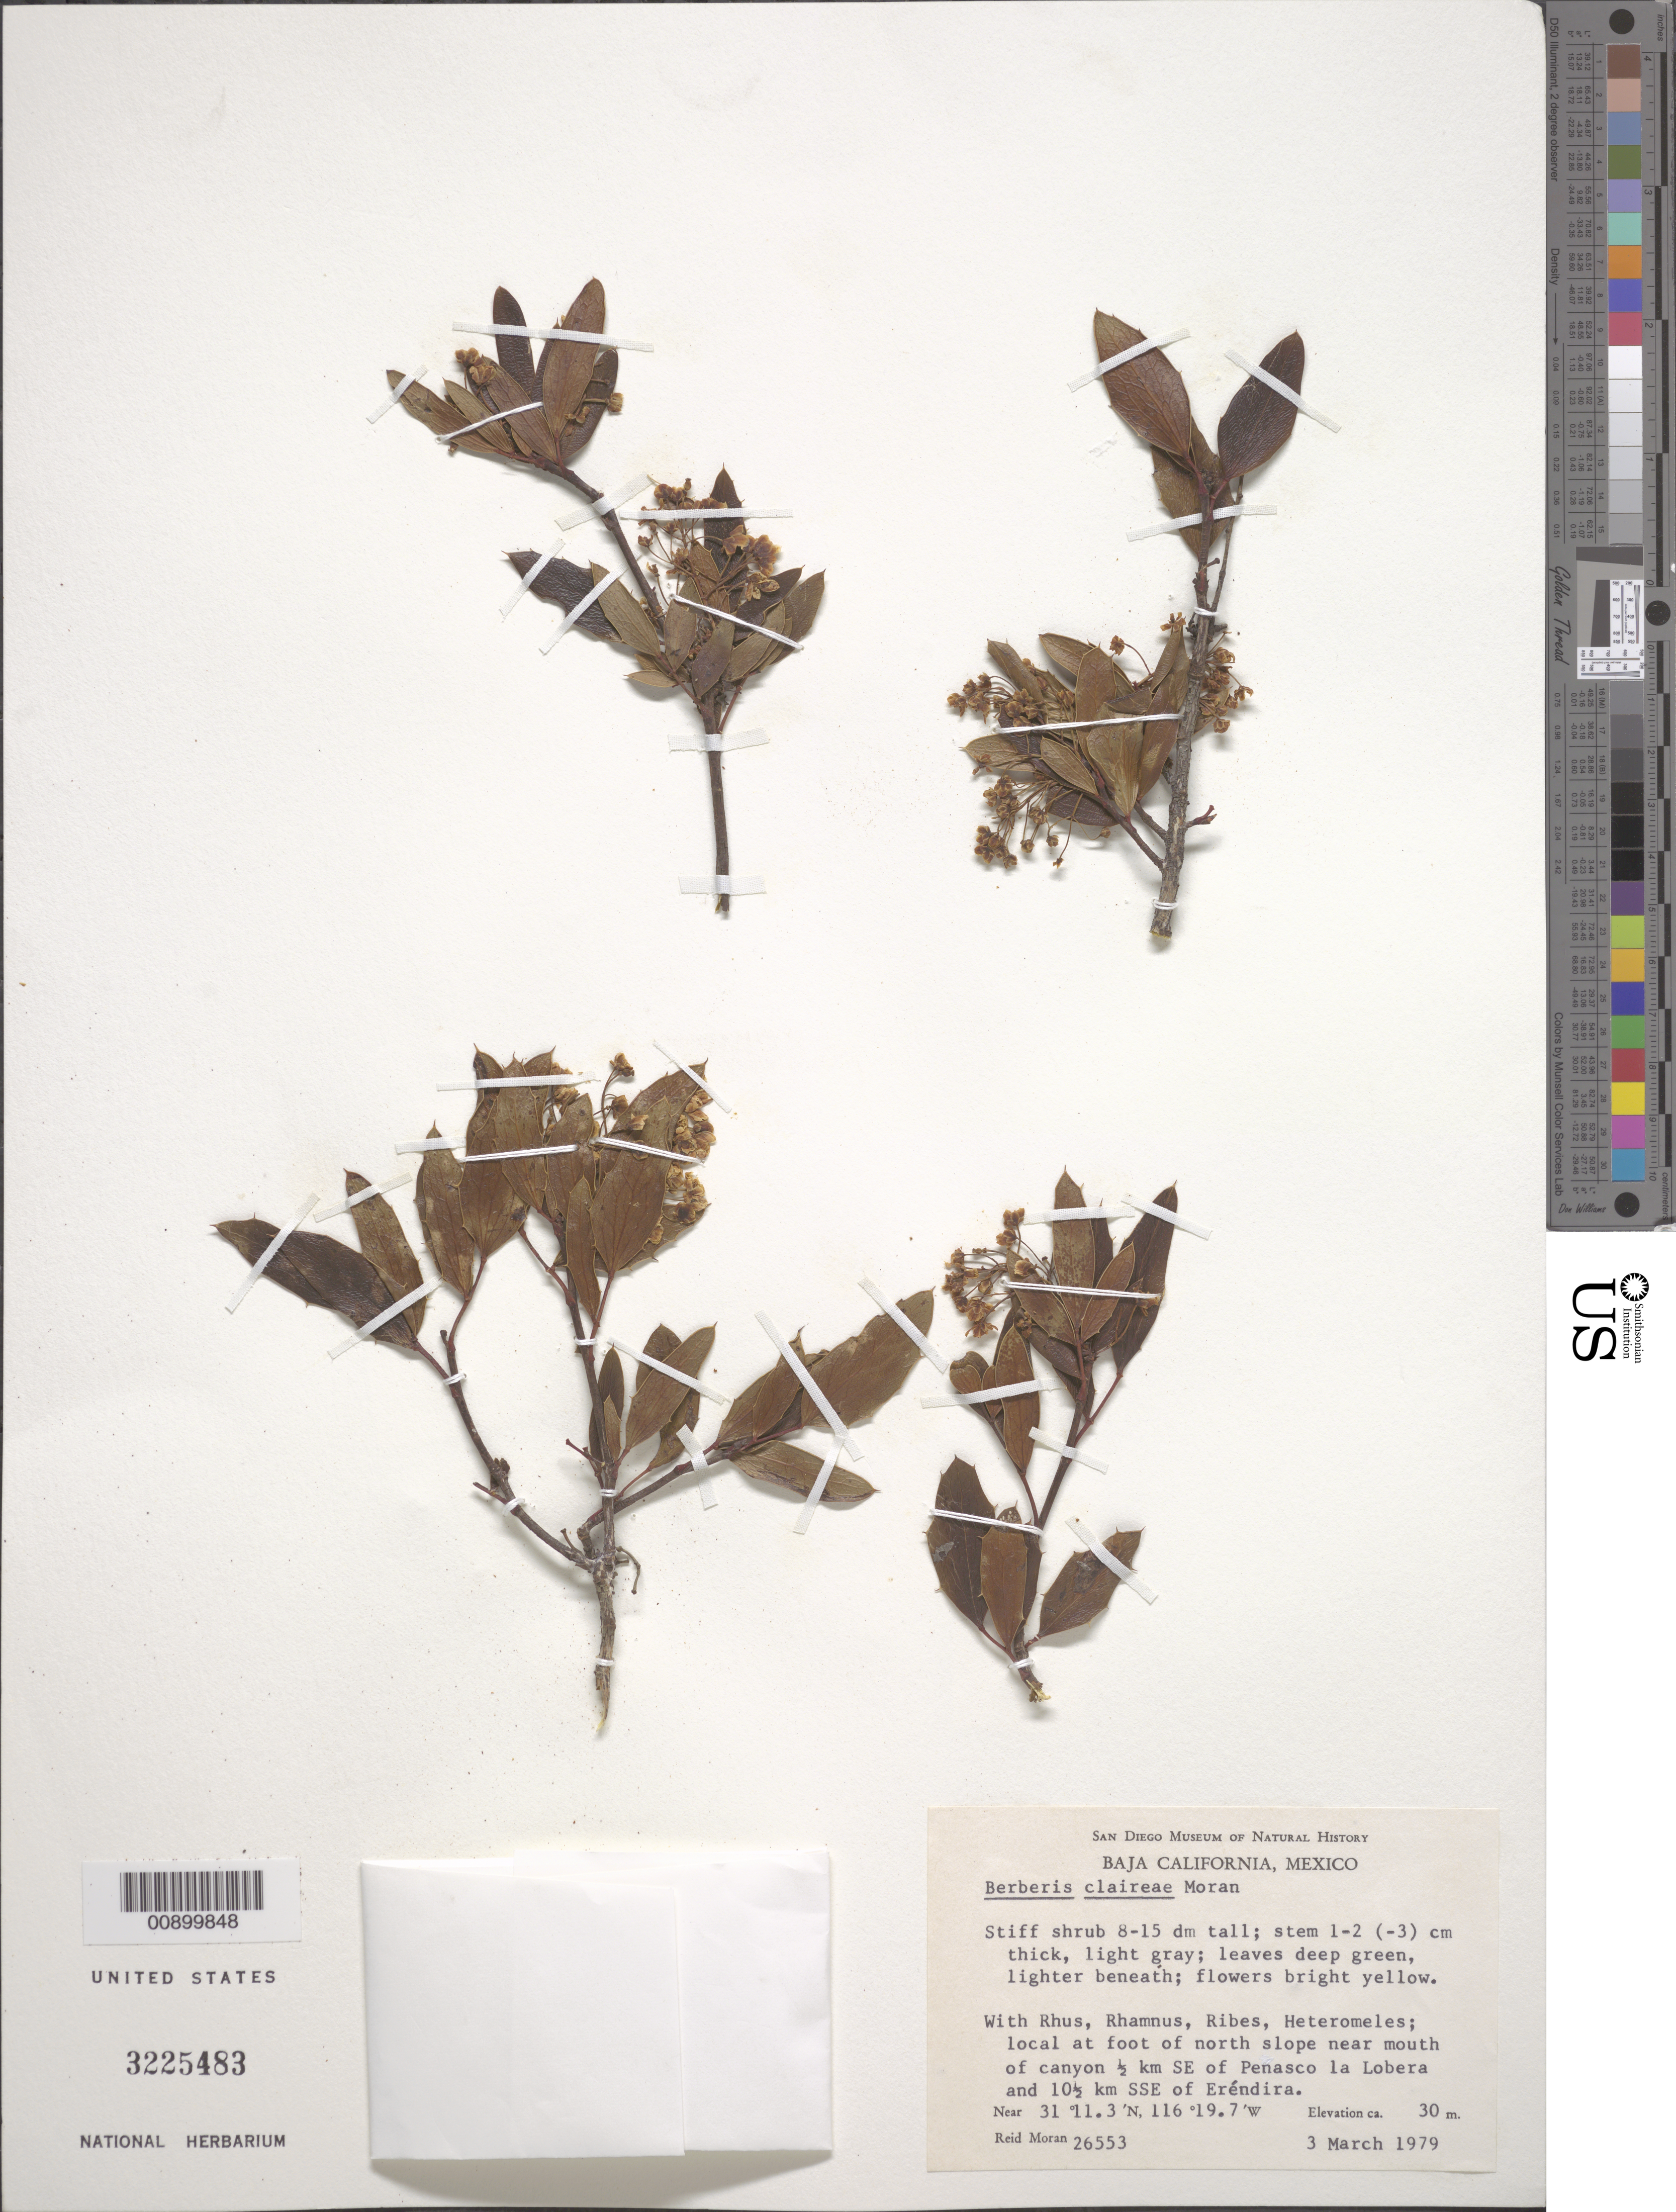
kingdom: Plantae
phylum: Tracheophyta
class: Magnoliopsida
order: Ranunculales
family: Berberidaceae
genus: Mahonia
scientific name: Mahonia claireae Moran, ined.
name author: Moran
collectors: R. V. Moran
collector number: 26553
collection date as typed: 03 Mar 1979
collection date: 1979-03-03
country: Mexico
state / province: Baja California Norte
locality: Near mouth of canyon ½ km SE of Peñasco la Lobera and 10½ km SSE of Eréndira.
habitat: With Rhus, Rhamnus, Ribes, Heteromeles; local at foot of north slope near mouth of canyon.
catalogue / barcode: US 3225483